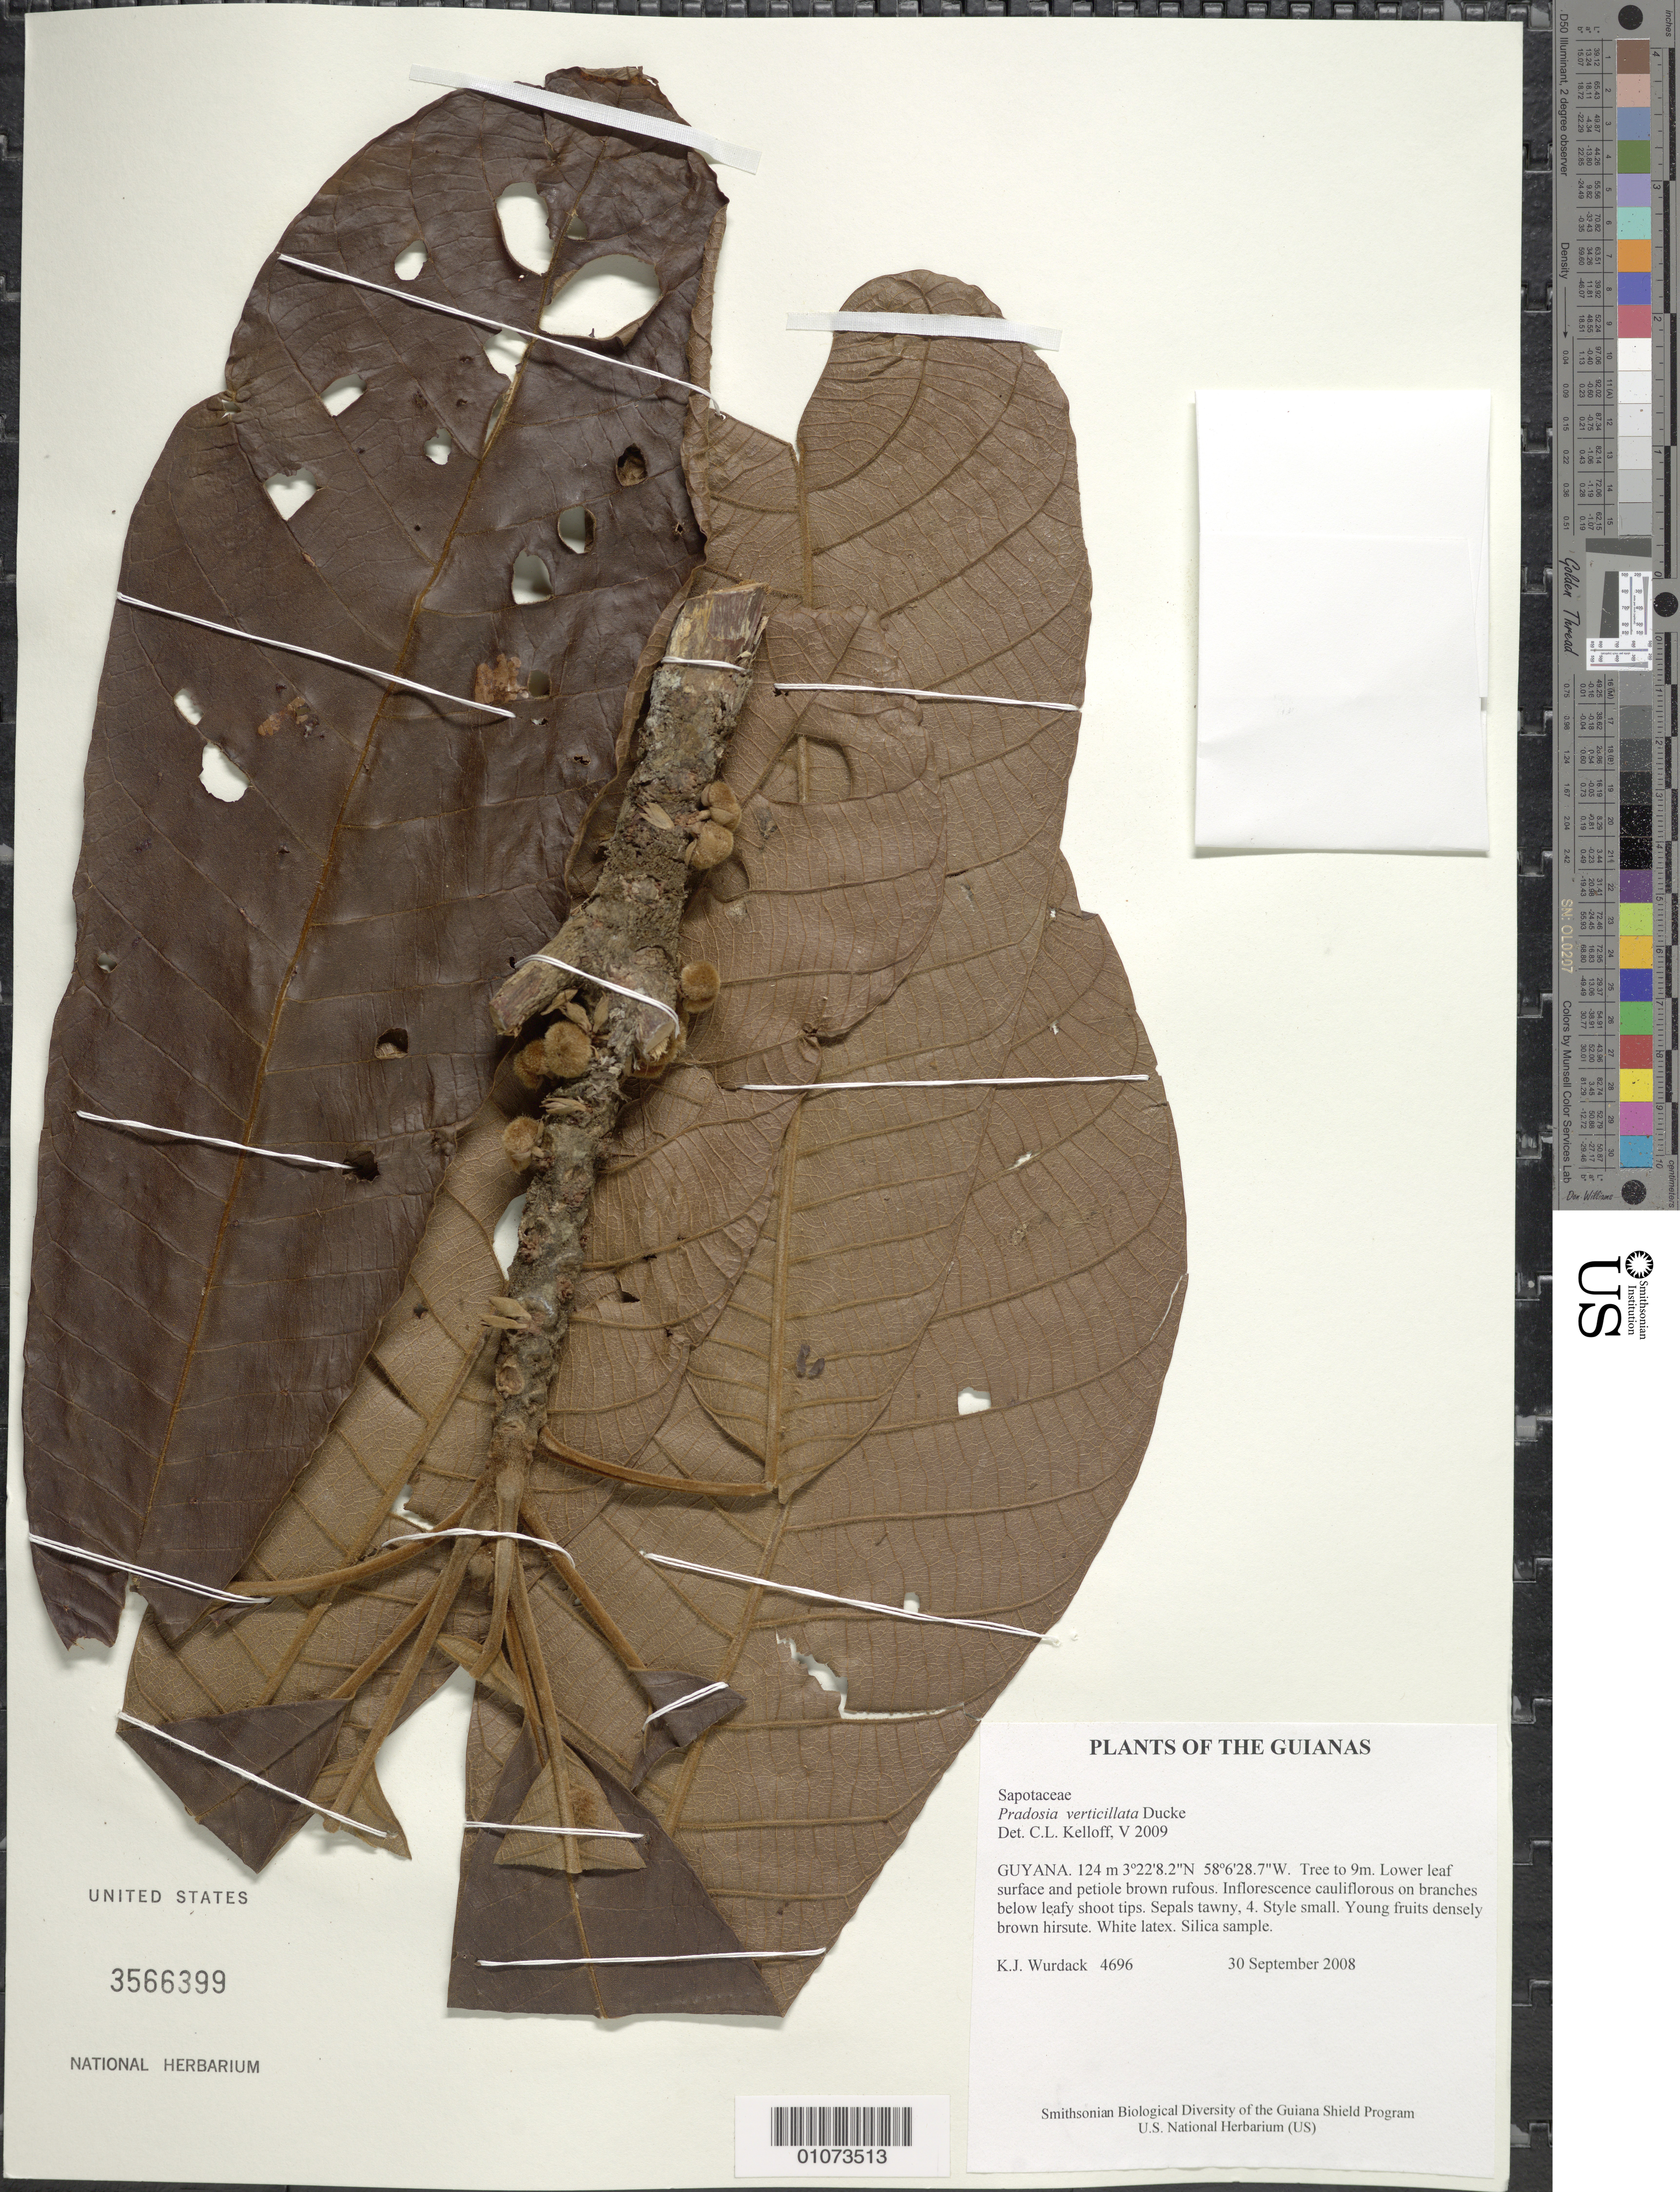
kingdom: Plantae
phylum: Tracheophyta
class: Magnoliopsida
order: Ericales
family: Sapotaceae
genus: Pradosia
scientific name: Pradosia verticillata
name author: Ducke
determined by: Kelloff, Carol L., (US), Smithsonian Institution - National Museum of Natural History (UNITED STATES)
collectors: K. Wurdack, K. M. Redden, A. Rodriguez, C. Perry & P. Ragnauth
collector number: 4696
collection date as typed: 30 September 2008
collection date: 2008-09-30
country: Guyana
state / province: U. Takutu-U. Essequibo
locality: CI concession. Line 12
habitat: Spiny palm, Annonaceae, Violaceae, Anacardiaceae (Sorori) dominant. Large trees with lots of lianas (Bignoniaceae and Bauhina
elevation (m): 124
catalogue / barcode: US 3566399